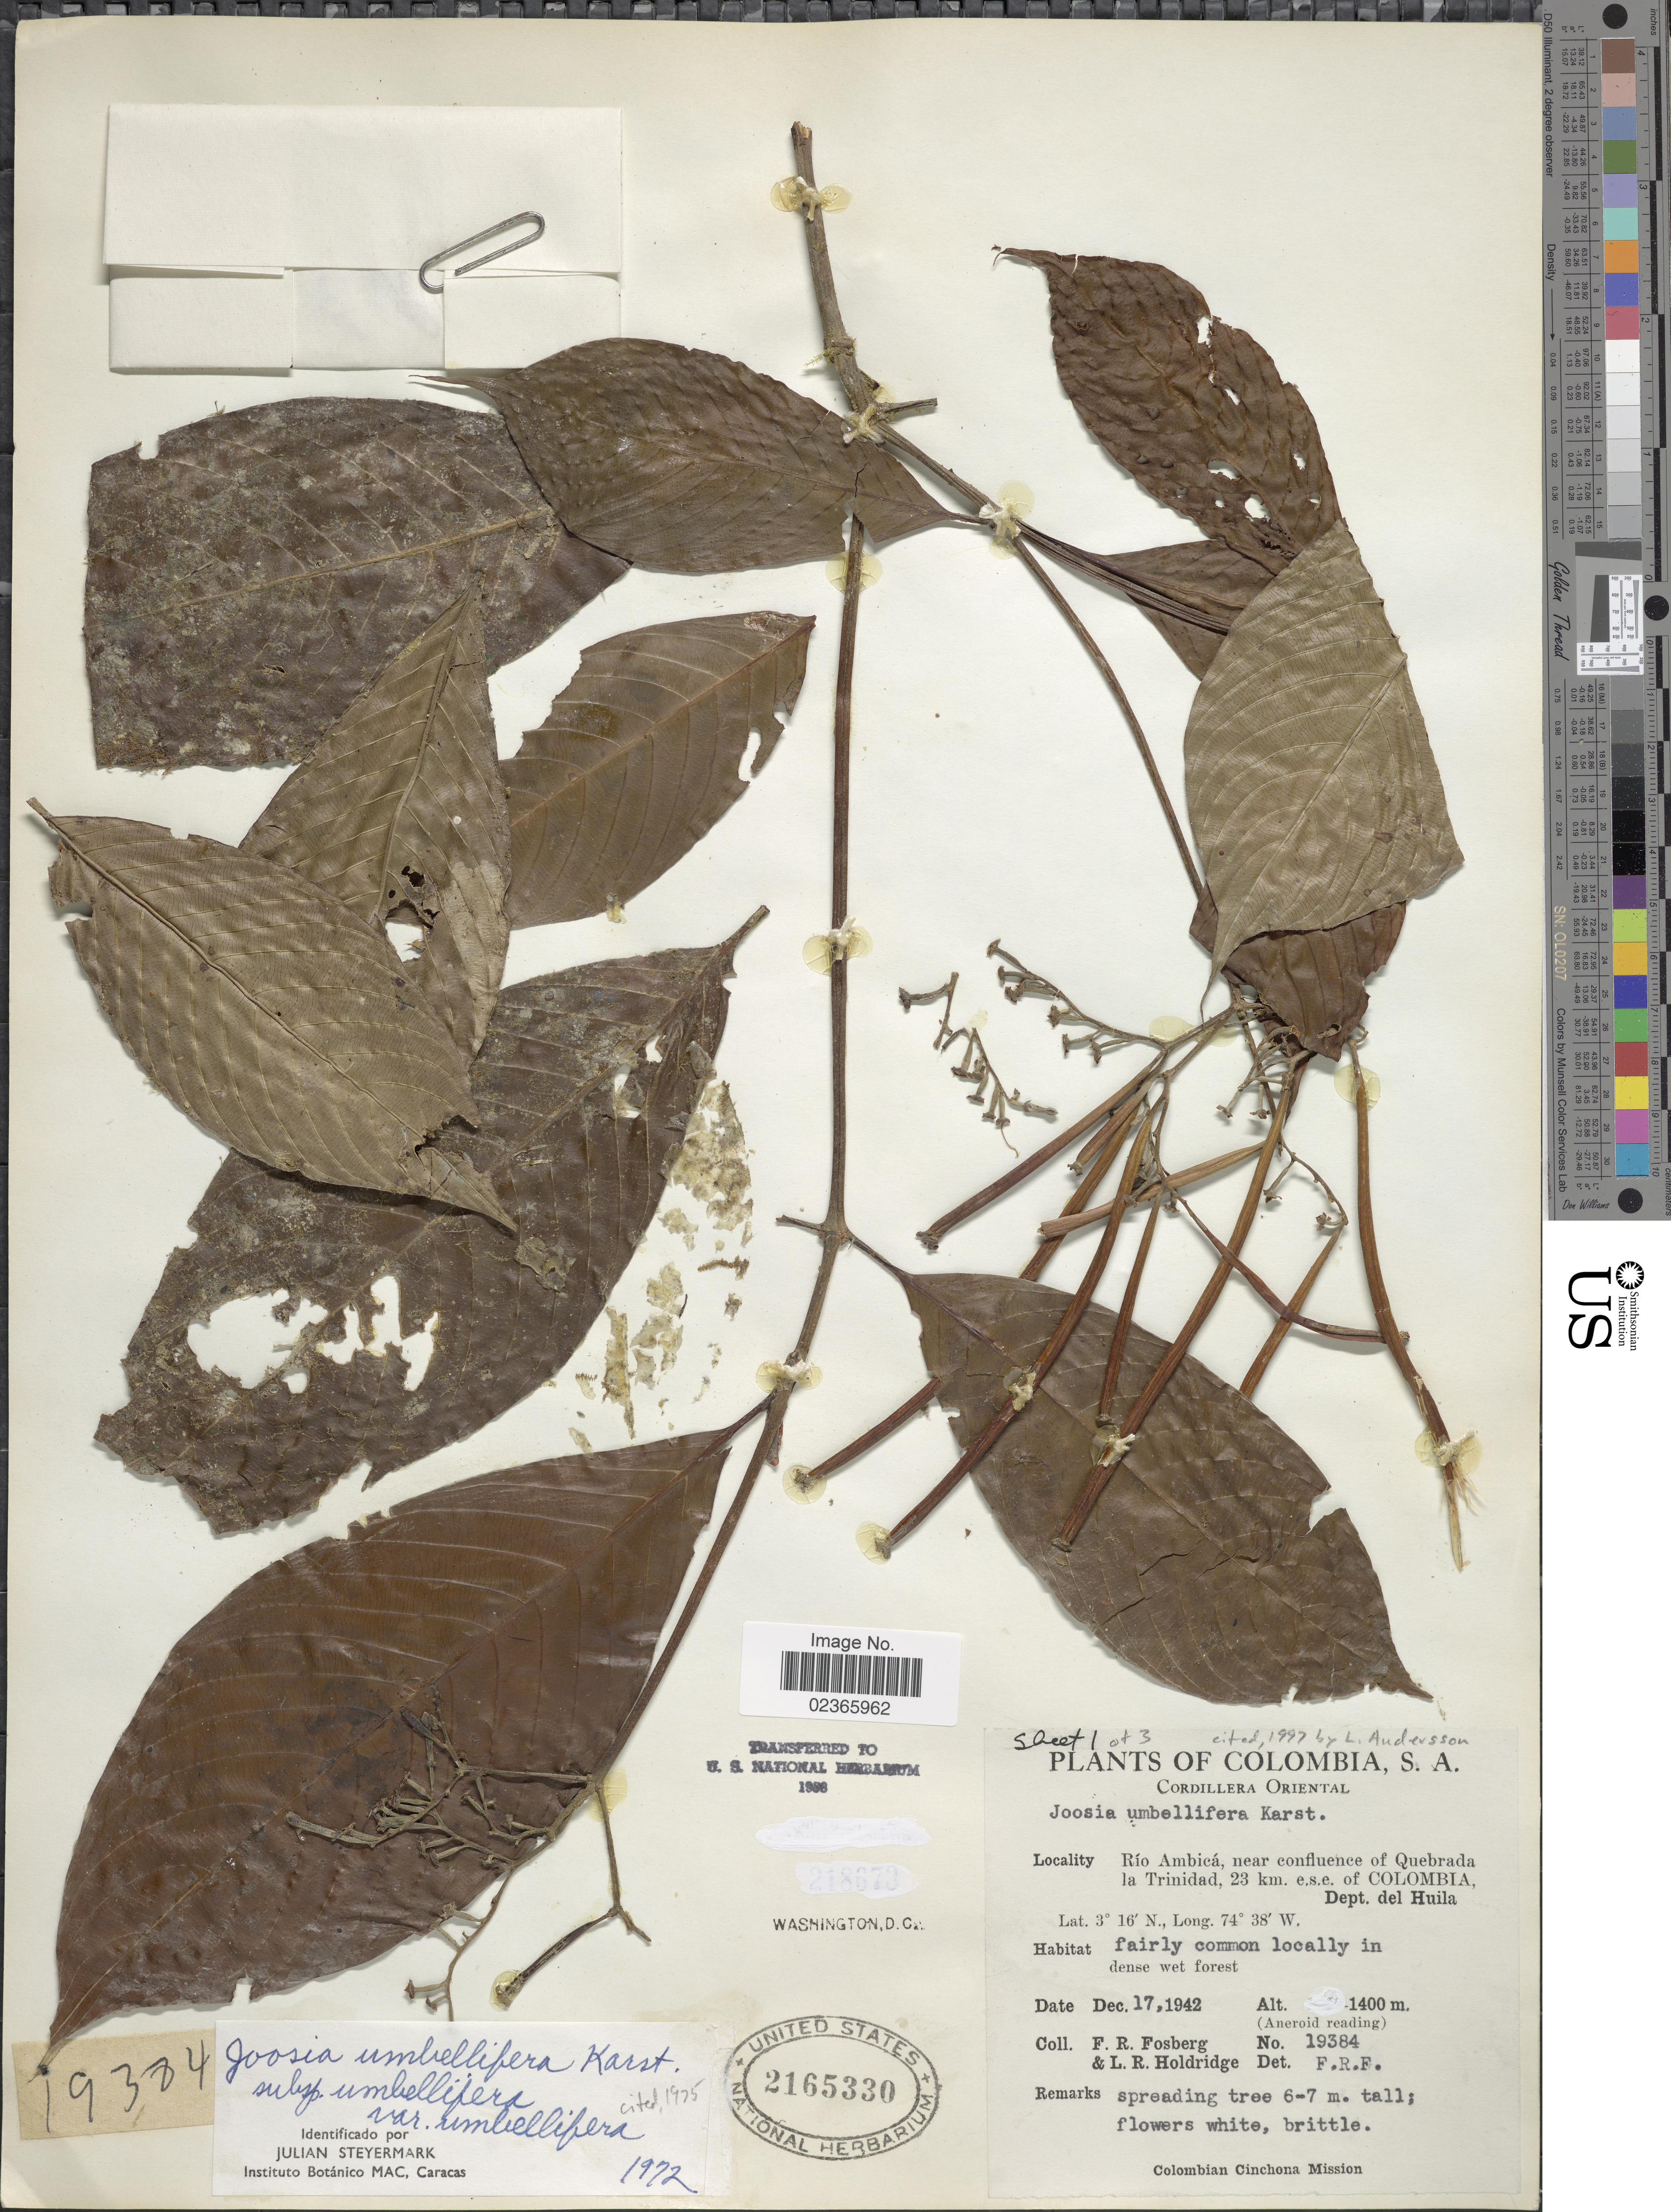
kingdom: Plantae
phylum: Tracheophyta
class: Magnoliopsida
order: Gentianales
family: Rubiaceae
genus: Joosia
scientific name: Joosia umbellifera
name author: H. Karst.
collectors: F. R. Fosberg & L. Holdridge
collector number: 19384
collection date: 1942-12-17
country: Colombia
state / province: Huila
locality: Colombia, S.A. Cordillera Oriental. Rio Ambica, near confluence of Quebrada la Trinidad, 23 km e.s.e. of Colombia. Dept. del Huila.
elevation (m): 1400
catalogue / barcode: US 2165330